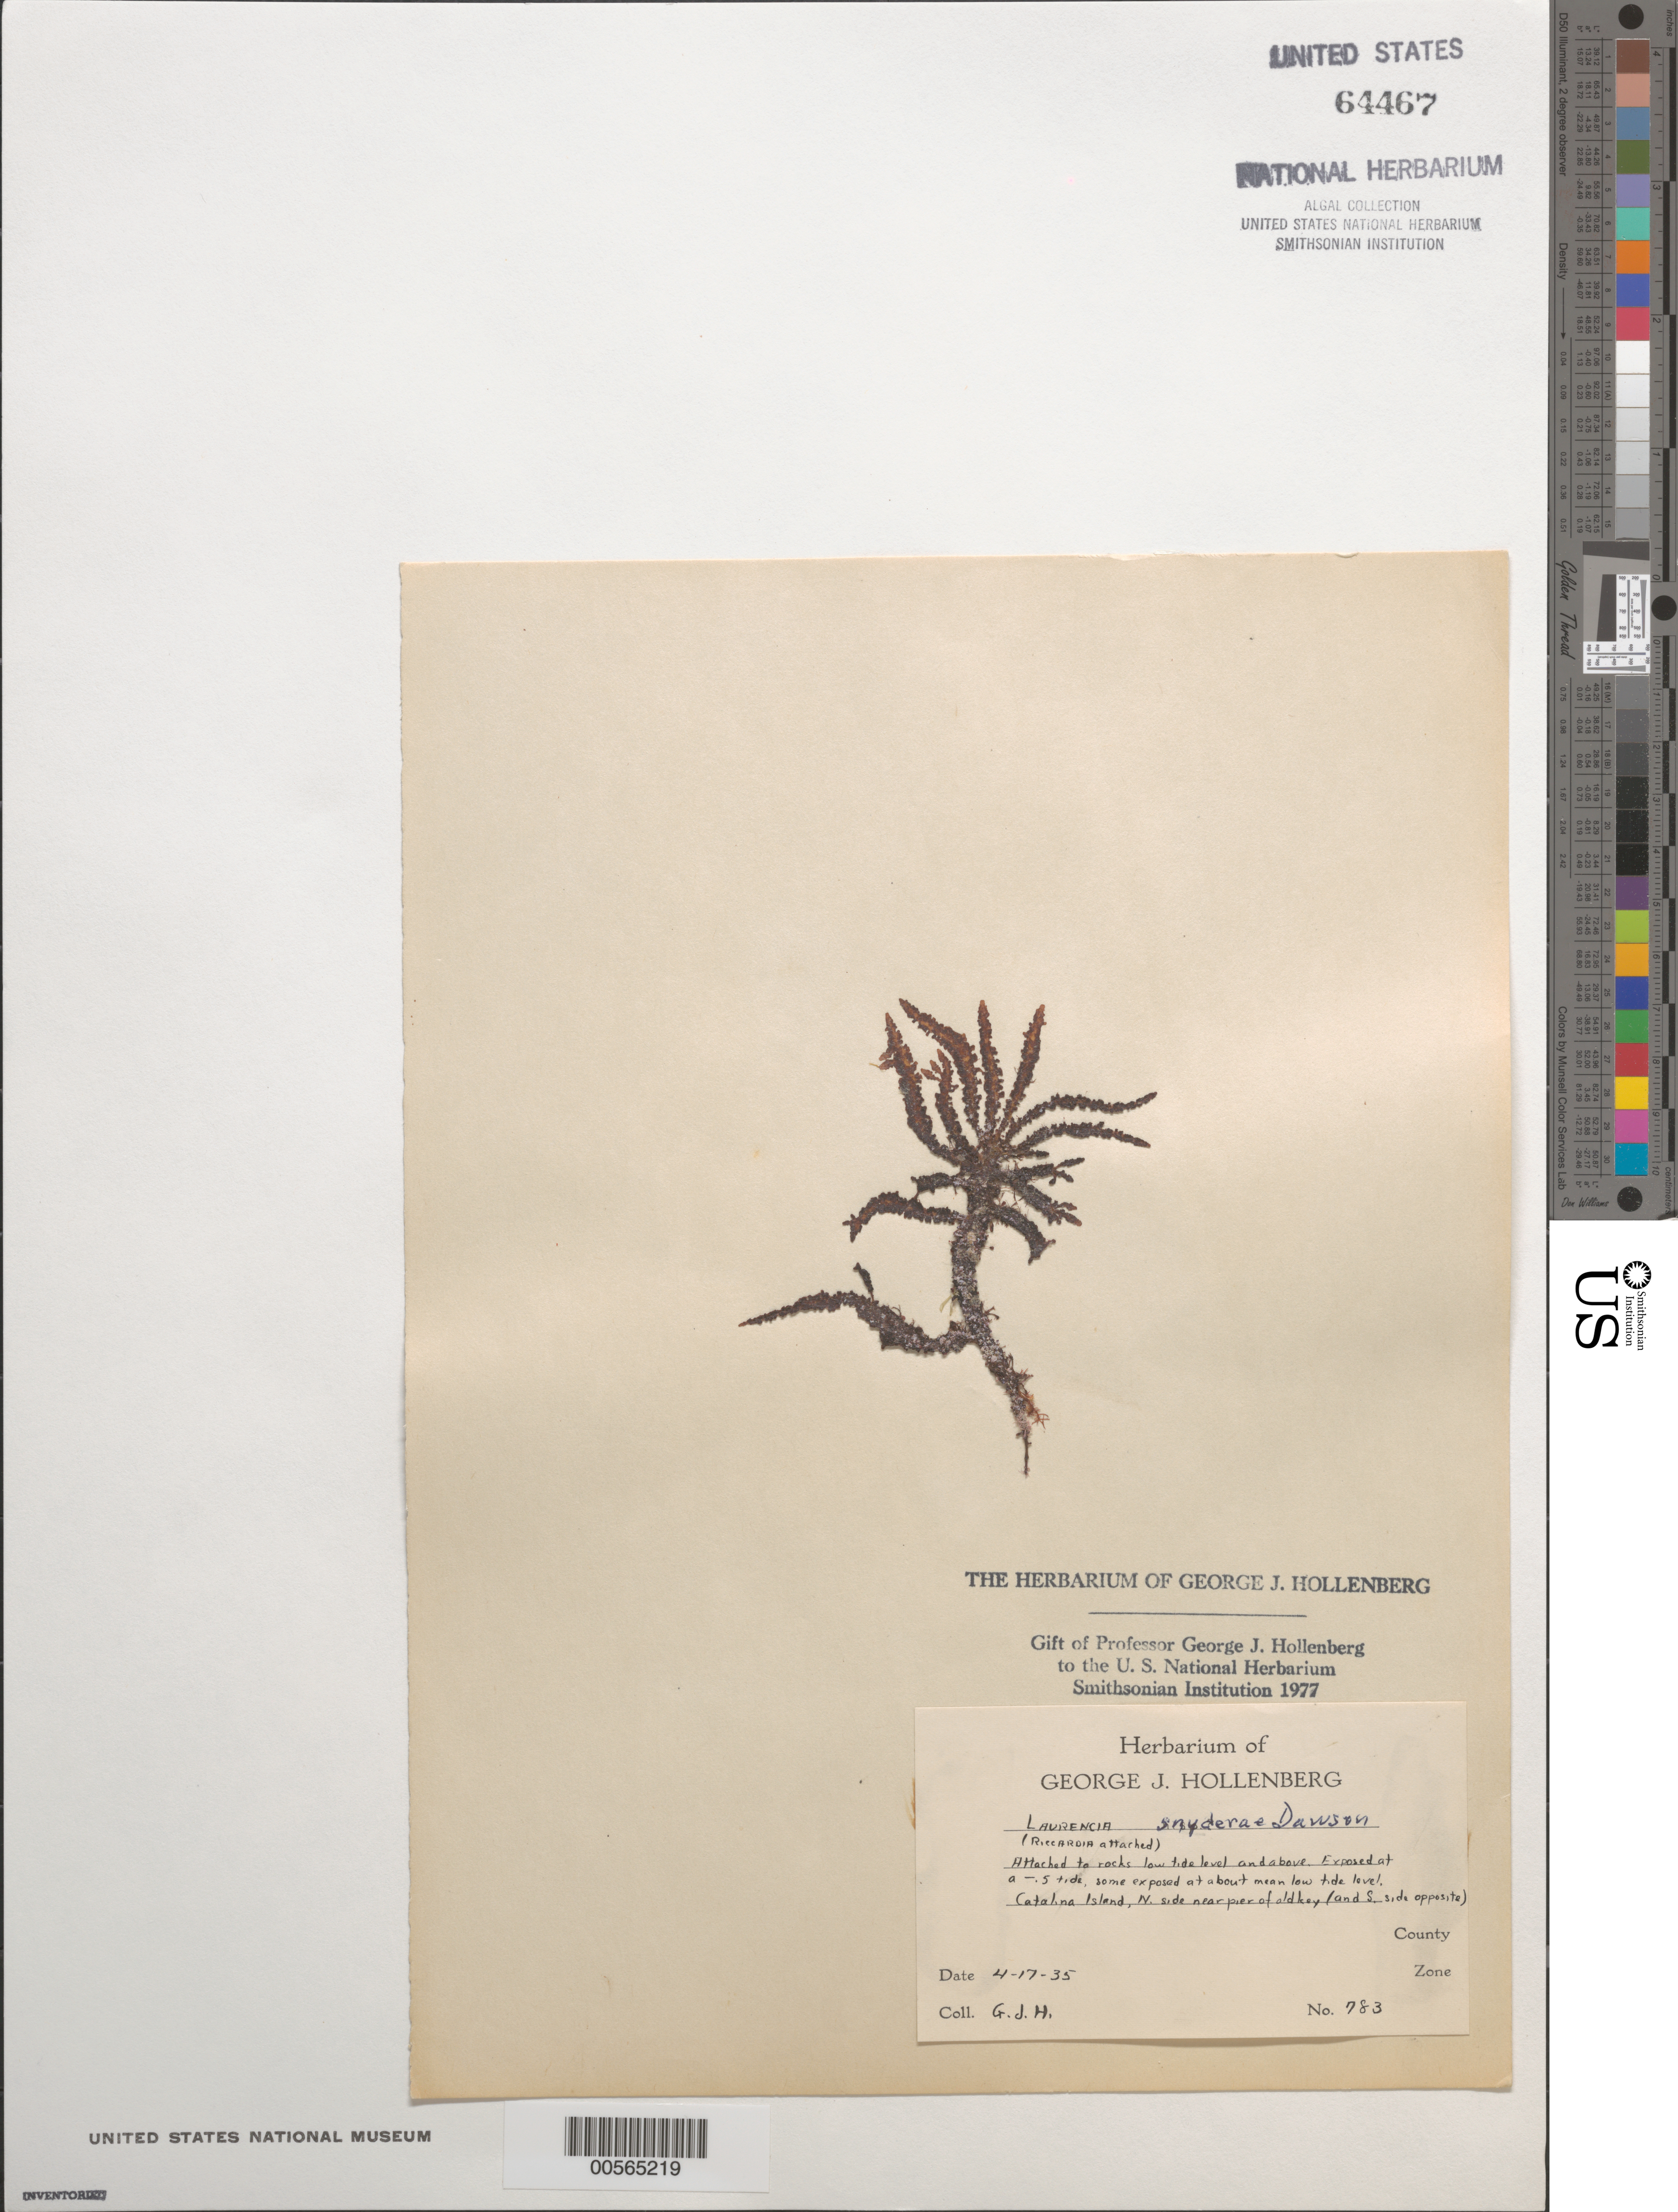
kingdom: Plantae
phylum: Rhodophyta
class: Florideophyceae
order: Ceramiales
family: Rhodomelaceae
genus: Laurencia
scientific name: Laurencia snyderae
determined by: Hollenberg, George J.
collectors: G. Hollenberg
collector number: GJH 783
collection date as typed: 17 Apr 1935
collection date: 1935-04-17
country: United States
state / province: California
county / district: Los Angeles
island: Santa Catalina Island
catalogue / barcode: US 64467